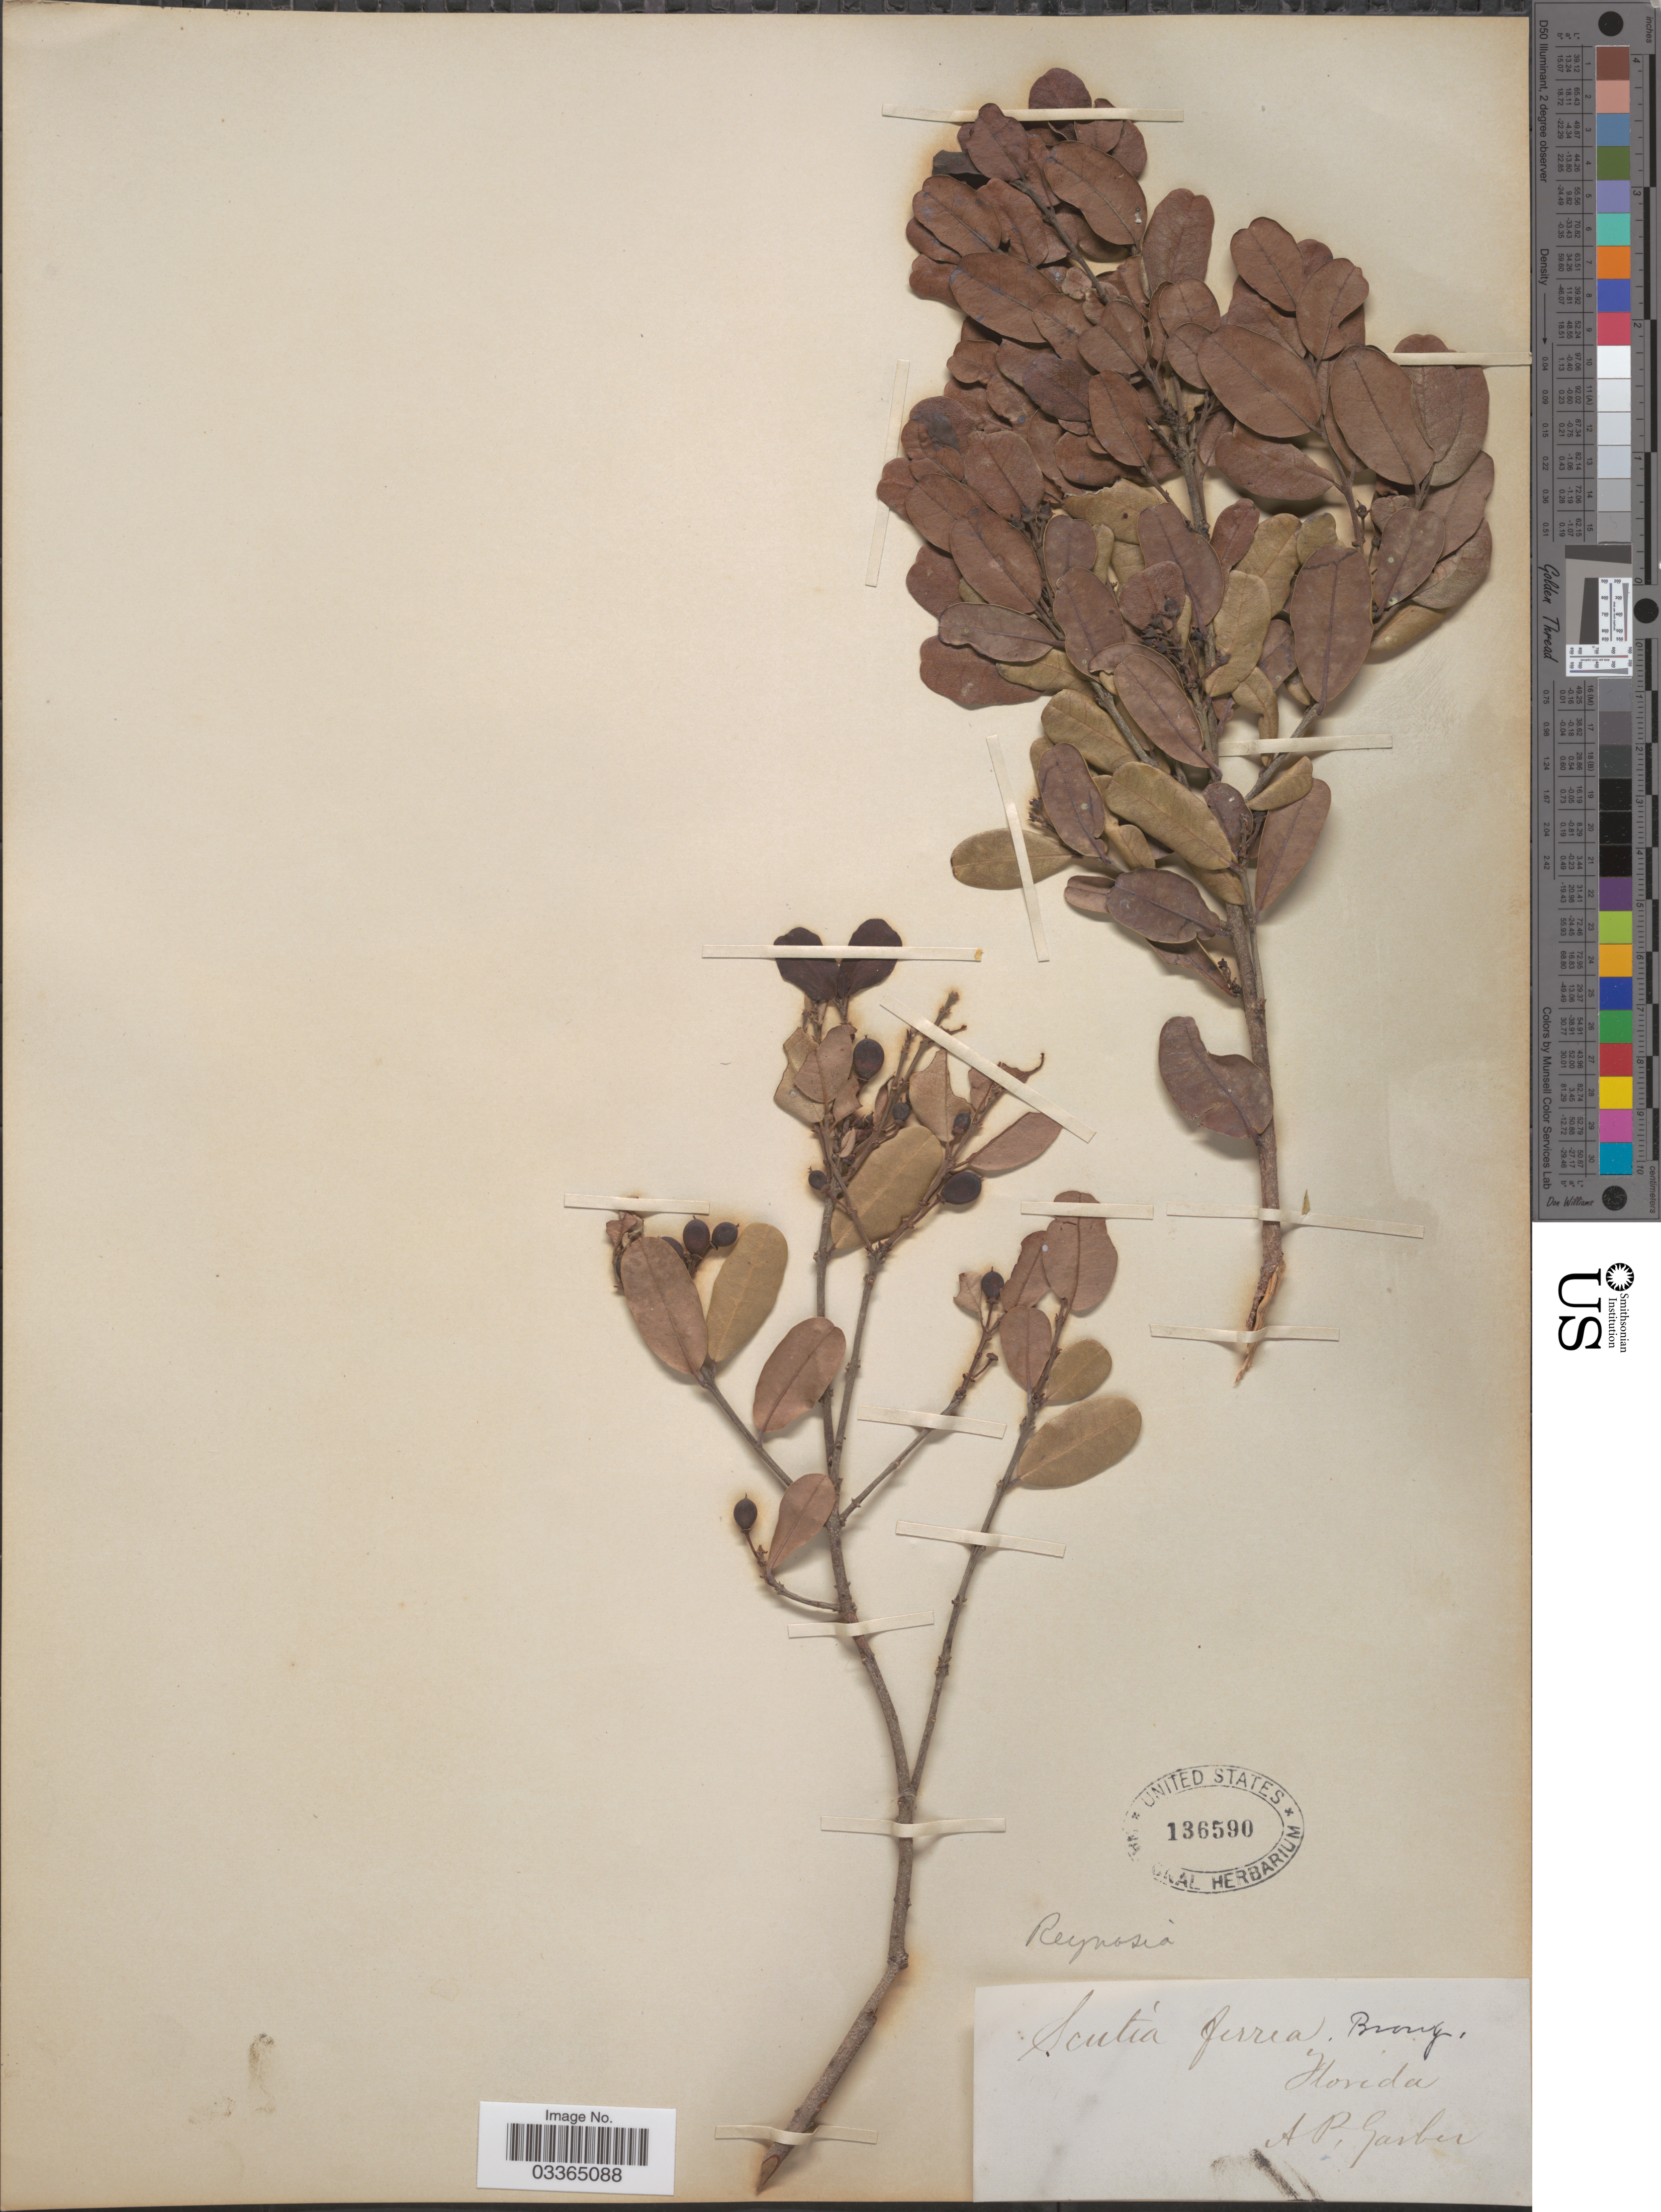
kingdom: Plantae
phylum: Tracheophyta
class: Magnoliopsida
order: Rosales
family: Rhamnaceae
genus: Reynosia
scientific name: Reynosia septentrionalis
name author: Urb.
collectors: A. P. Garber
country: United States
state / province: Florida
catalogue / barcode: US 136590